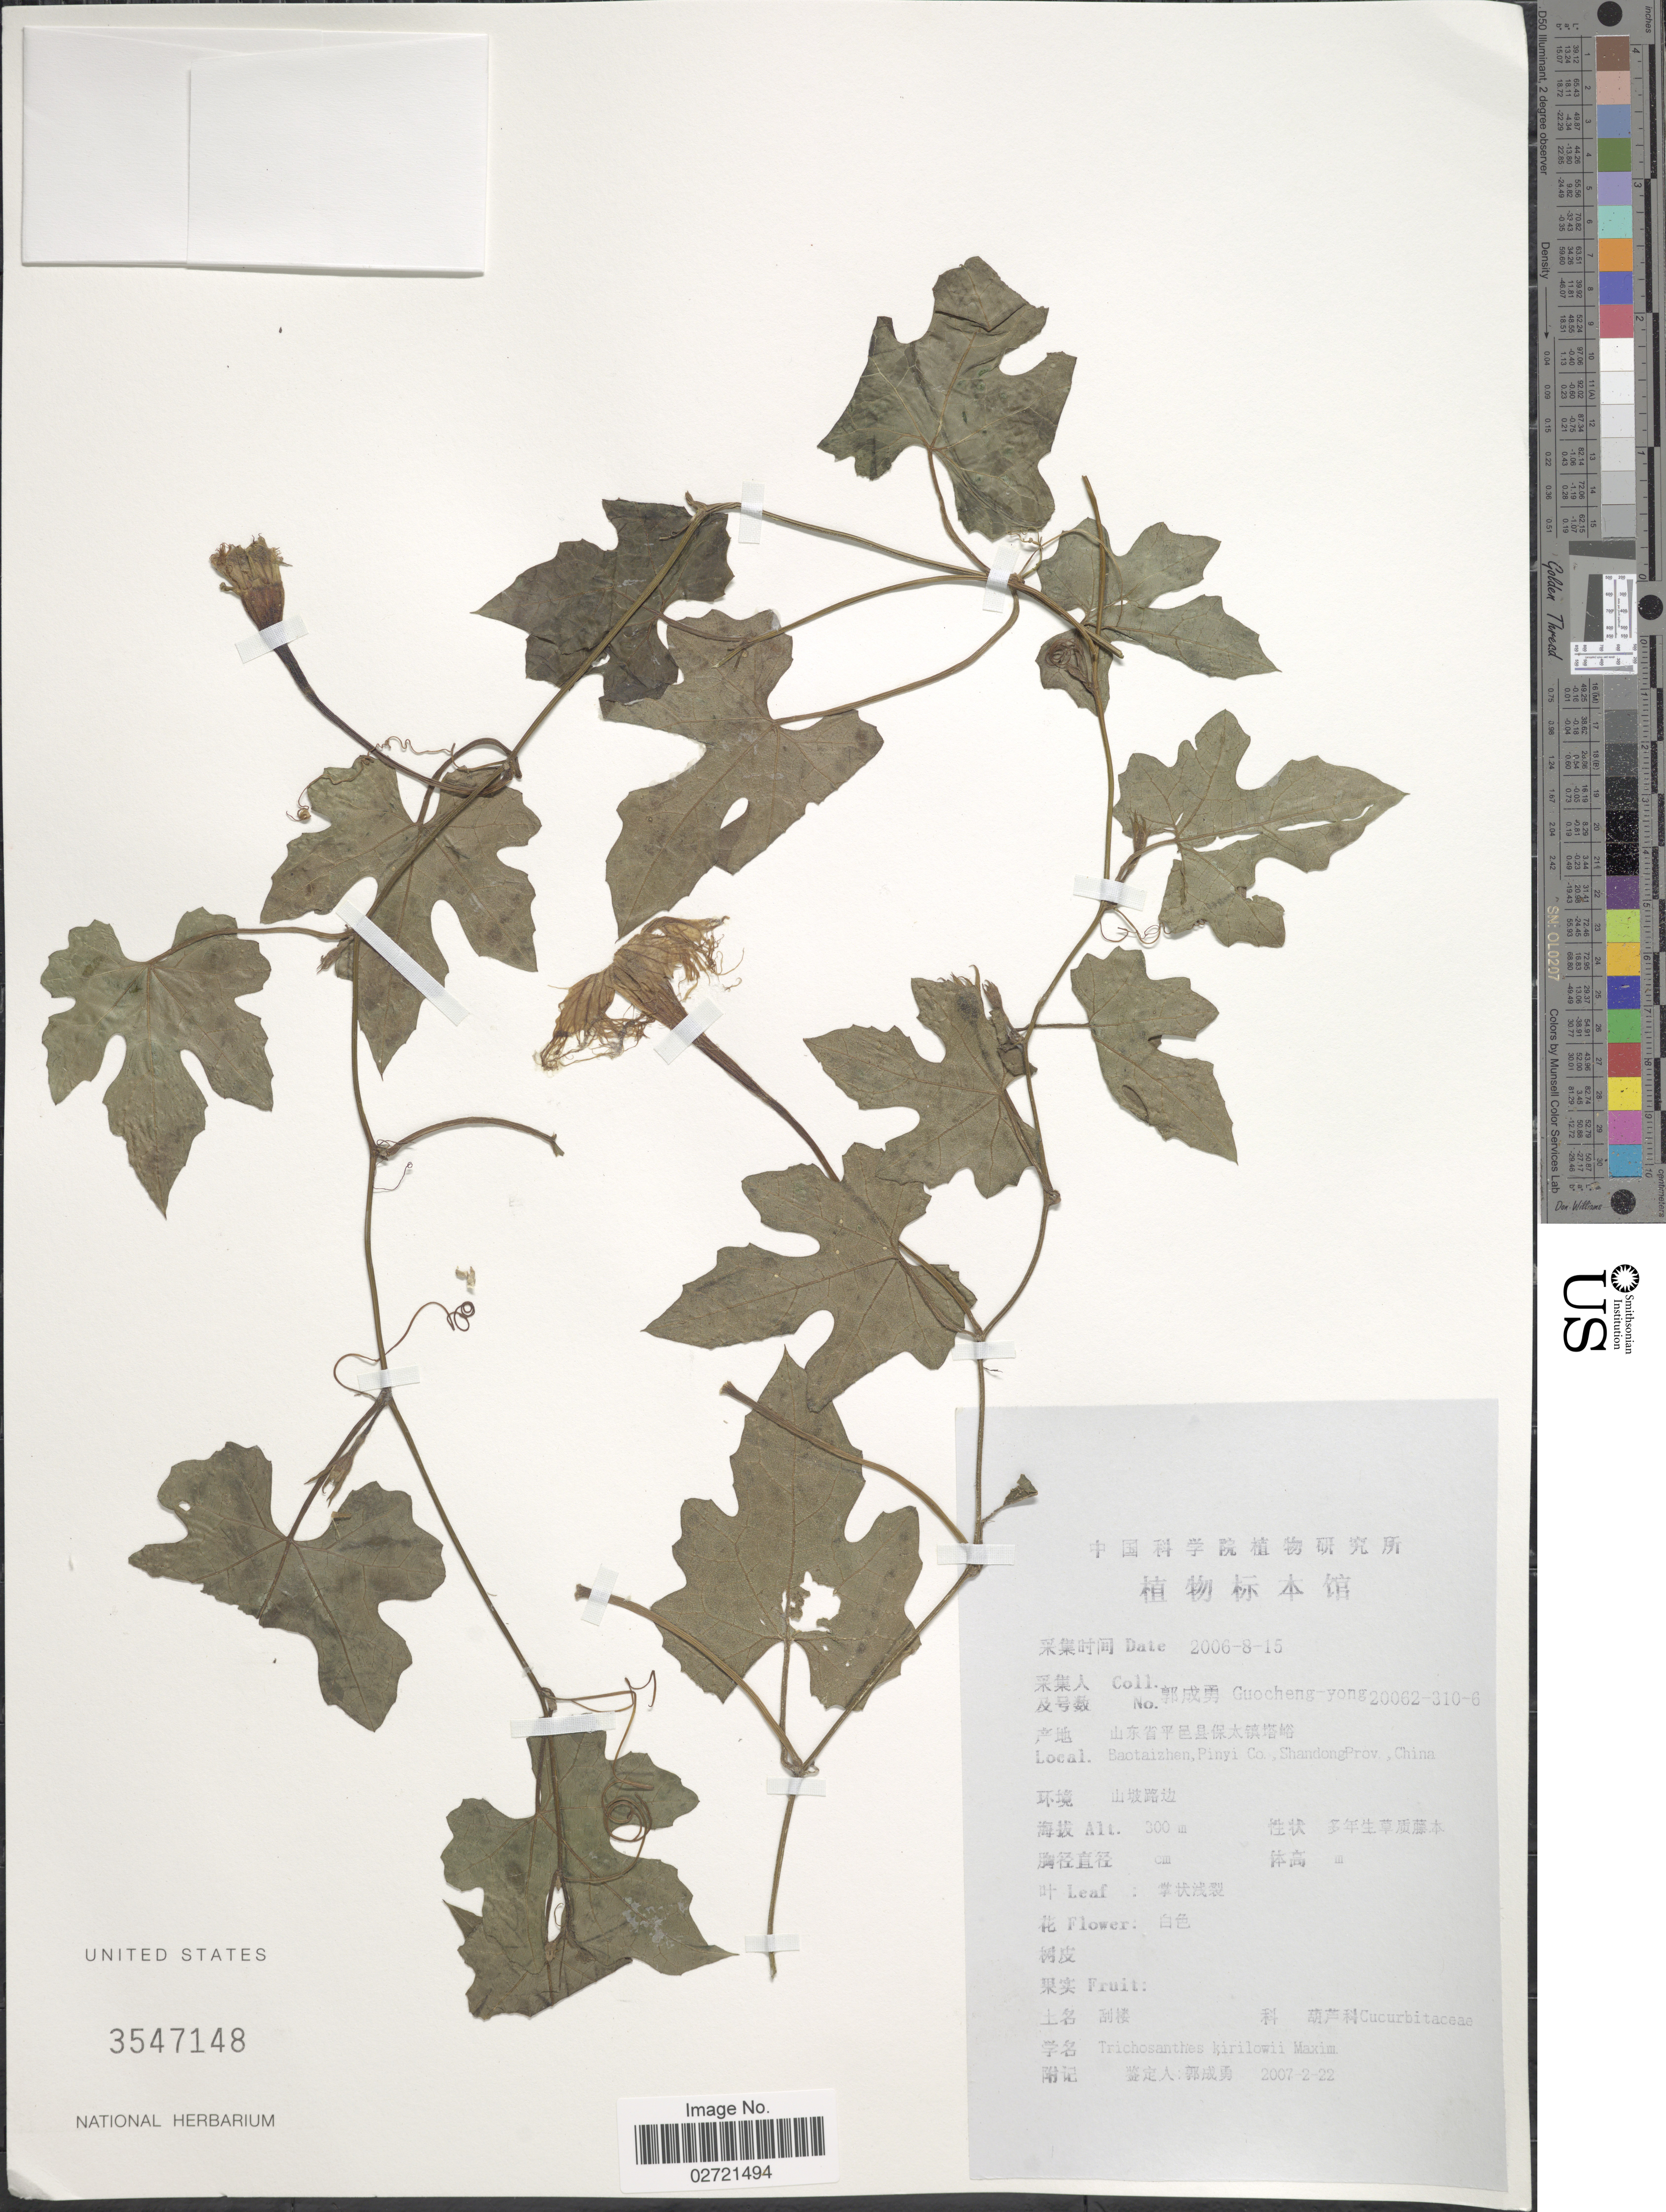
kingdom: Plantae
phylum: Tracheophyta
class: Magnoliopsida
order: Cucurbitales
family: Cucurbitaceae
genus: Trichosanthes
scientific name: Trichosanthes kirilowii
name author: Maxim.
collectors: Guo cheng-yong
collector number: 20062-310-6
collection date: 2006-08-15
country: China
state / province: Shandong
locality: Baotaizhan, Pinyi Co., Shandong Prov., China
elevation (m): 300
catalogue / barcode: US 3547148